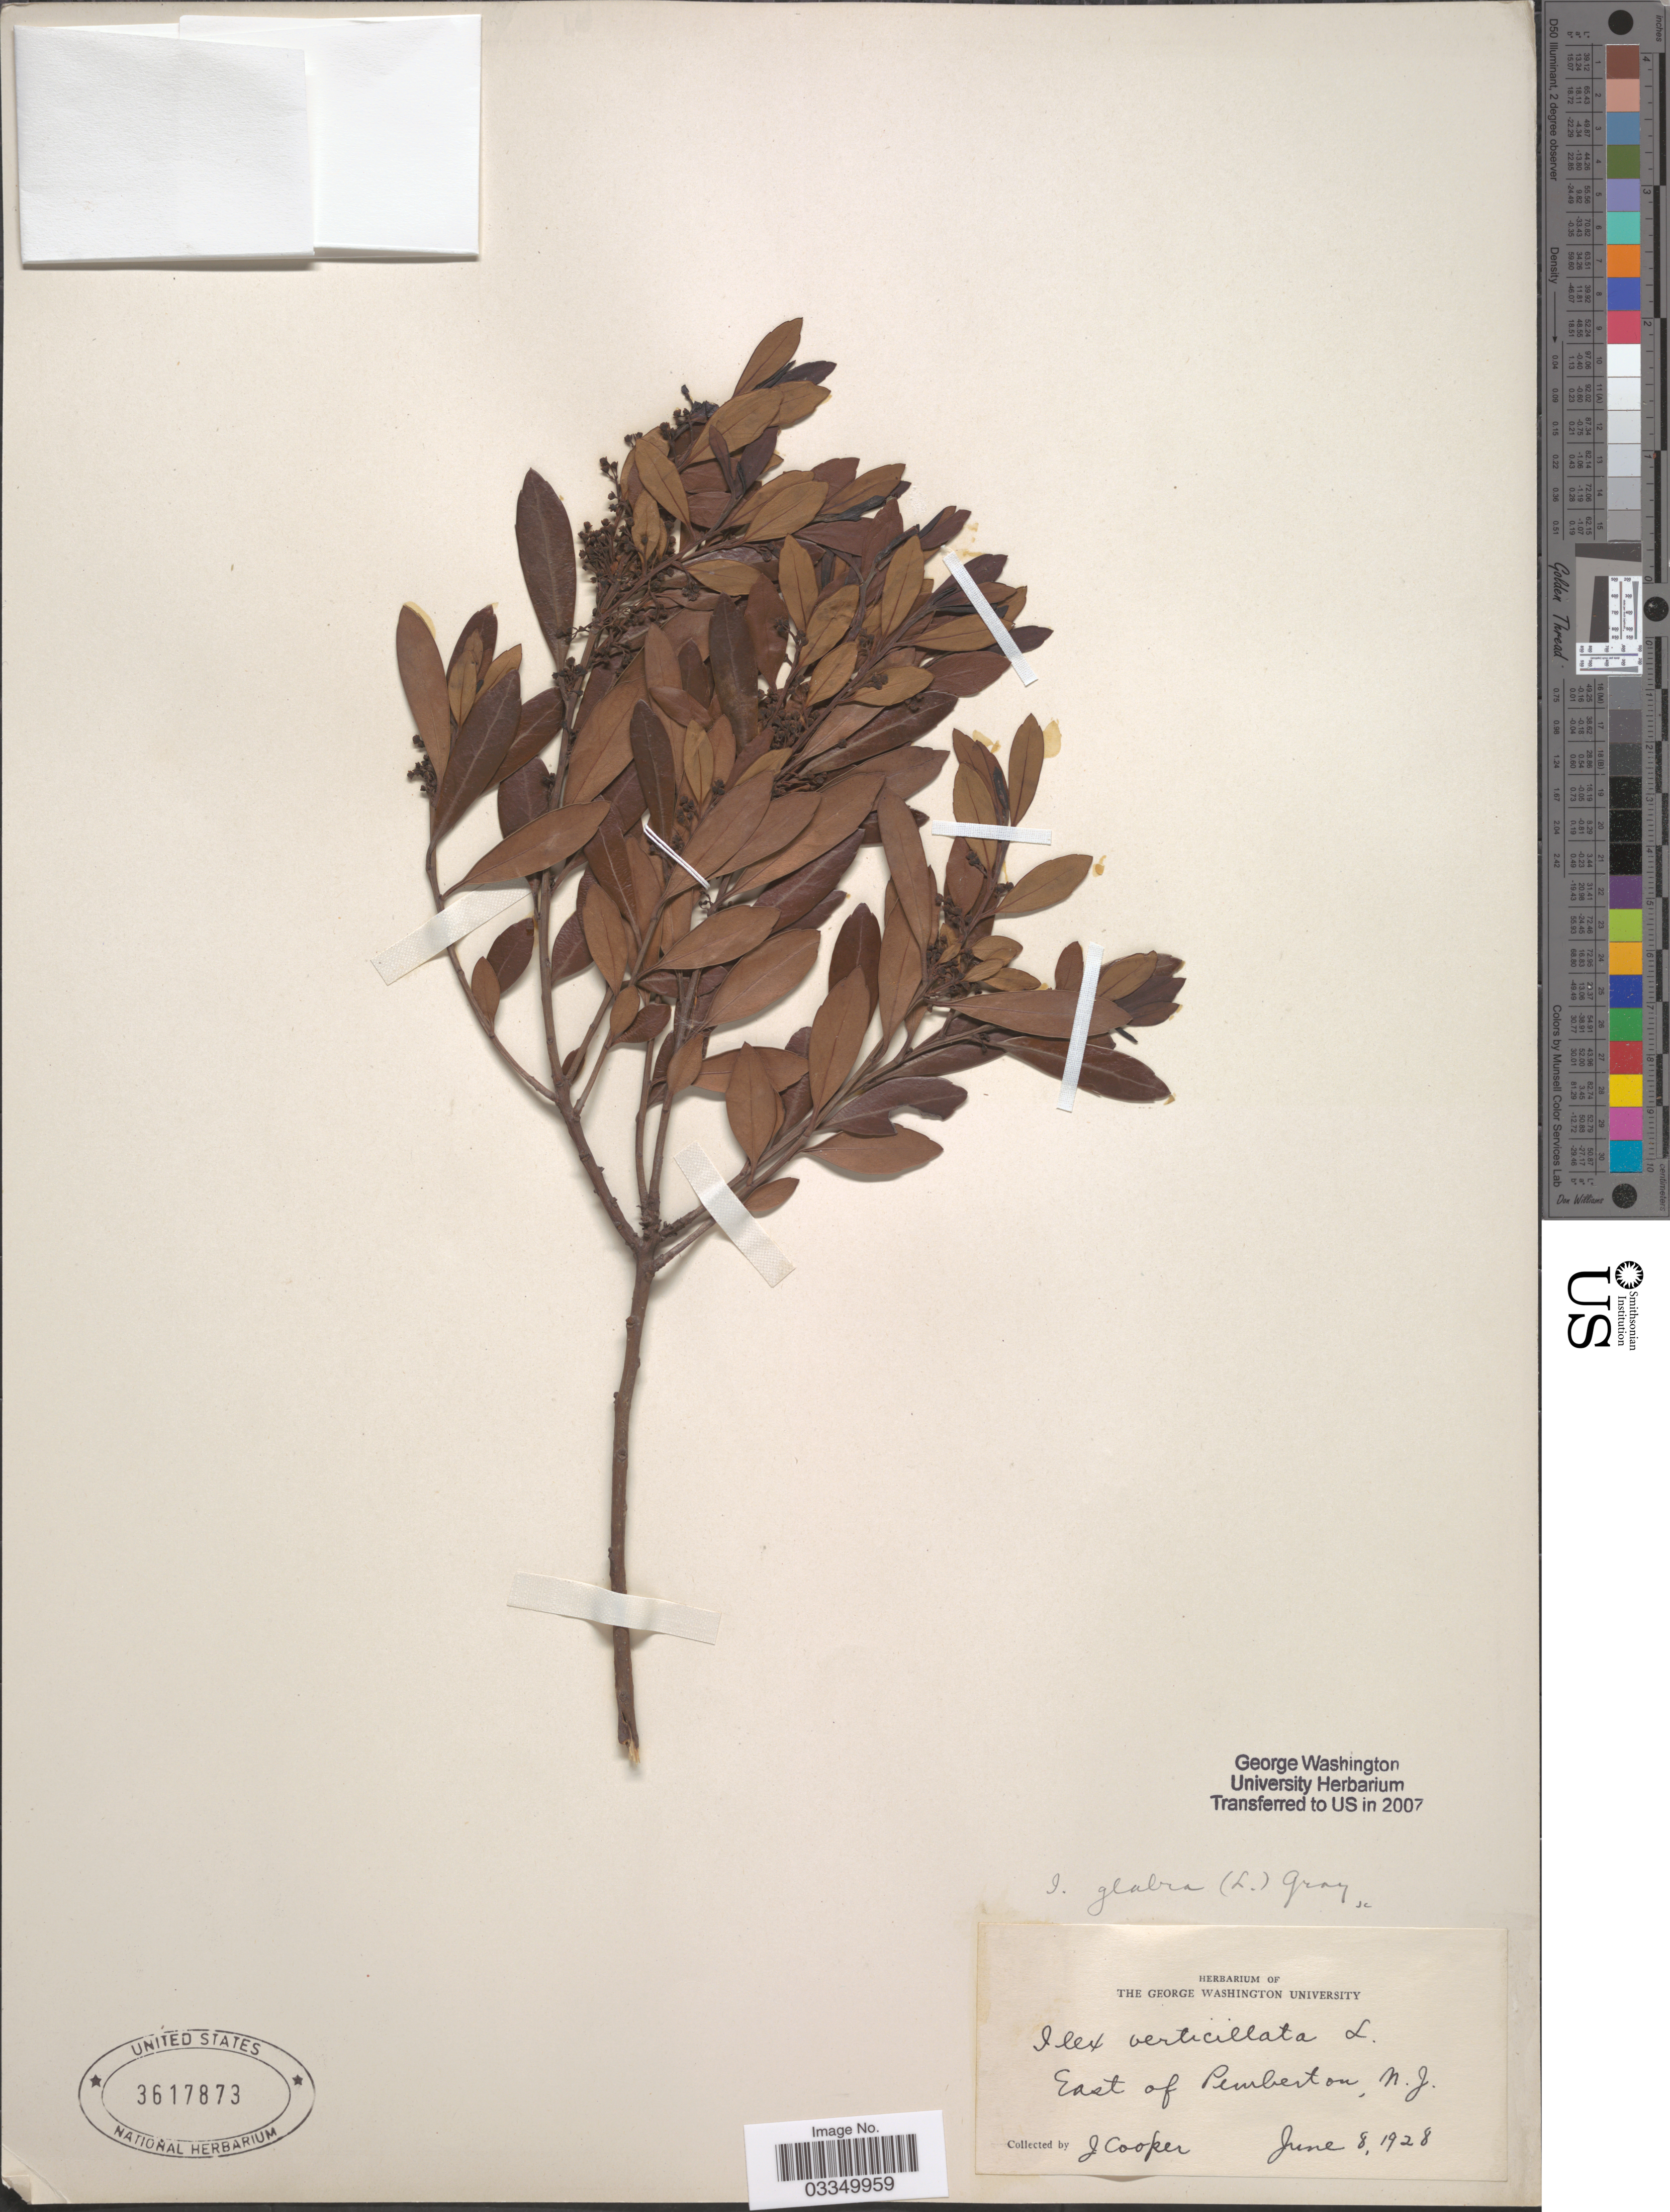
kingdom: Plantae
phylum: Tracheophyta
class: Magnoliopsida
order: Aquifoliales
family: Aquifoliaceae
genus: Ilex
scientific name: Ilex glabra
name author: (L.) A. Gray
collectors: J. Cooper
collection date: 1928-06-08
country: United States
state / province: New Jersey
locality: East of Pemberton.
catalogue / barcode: US 3617873